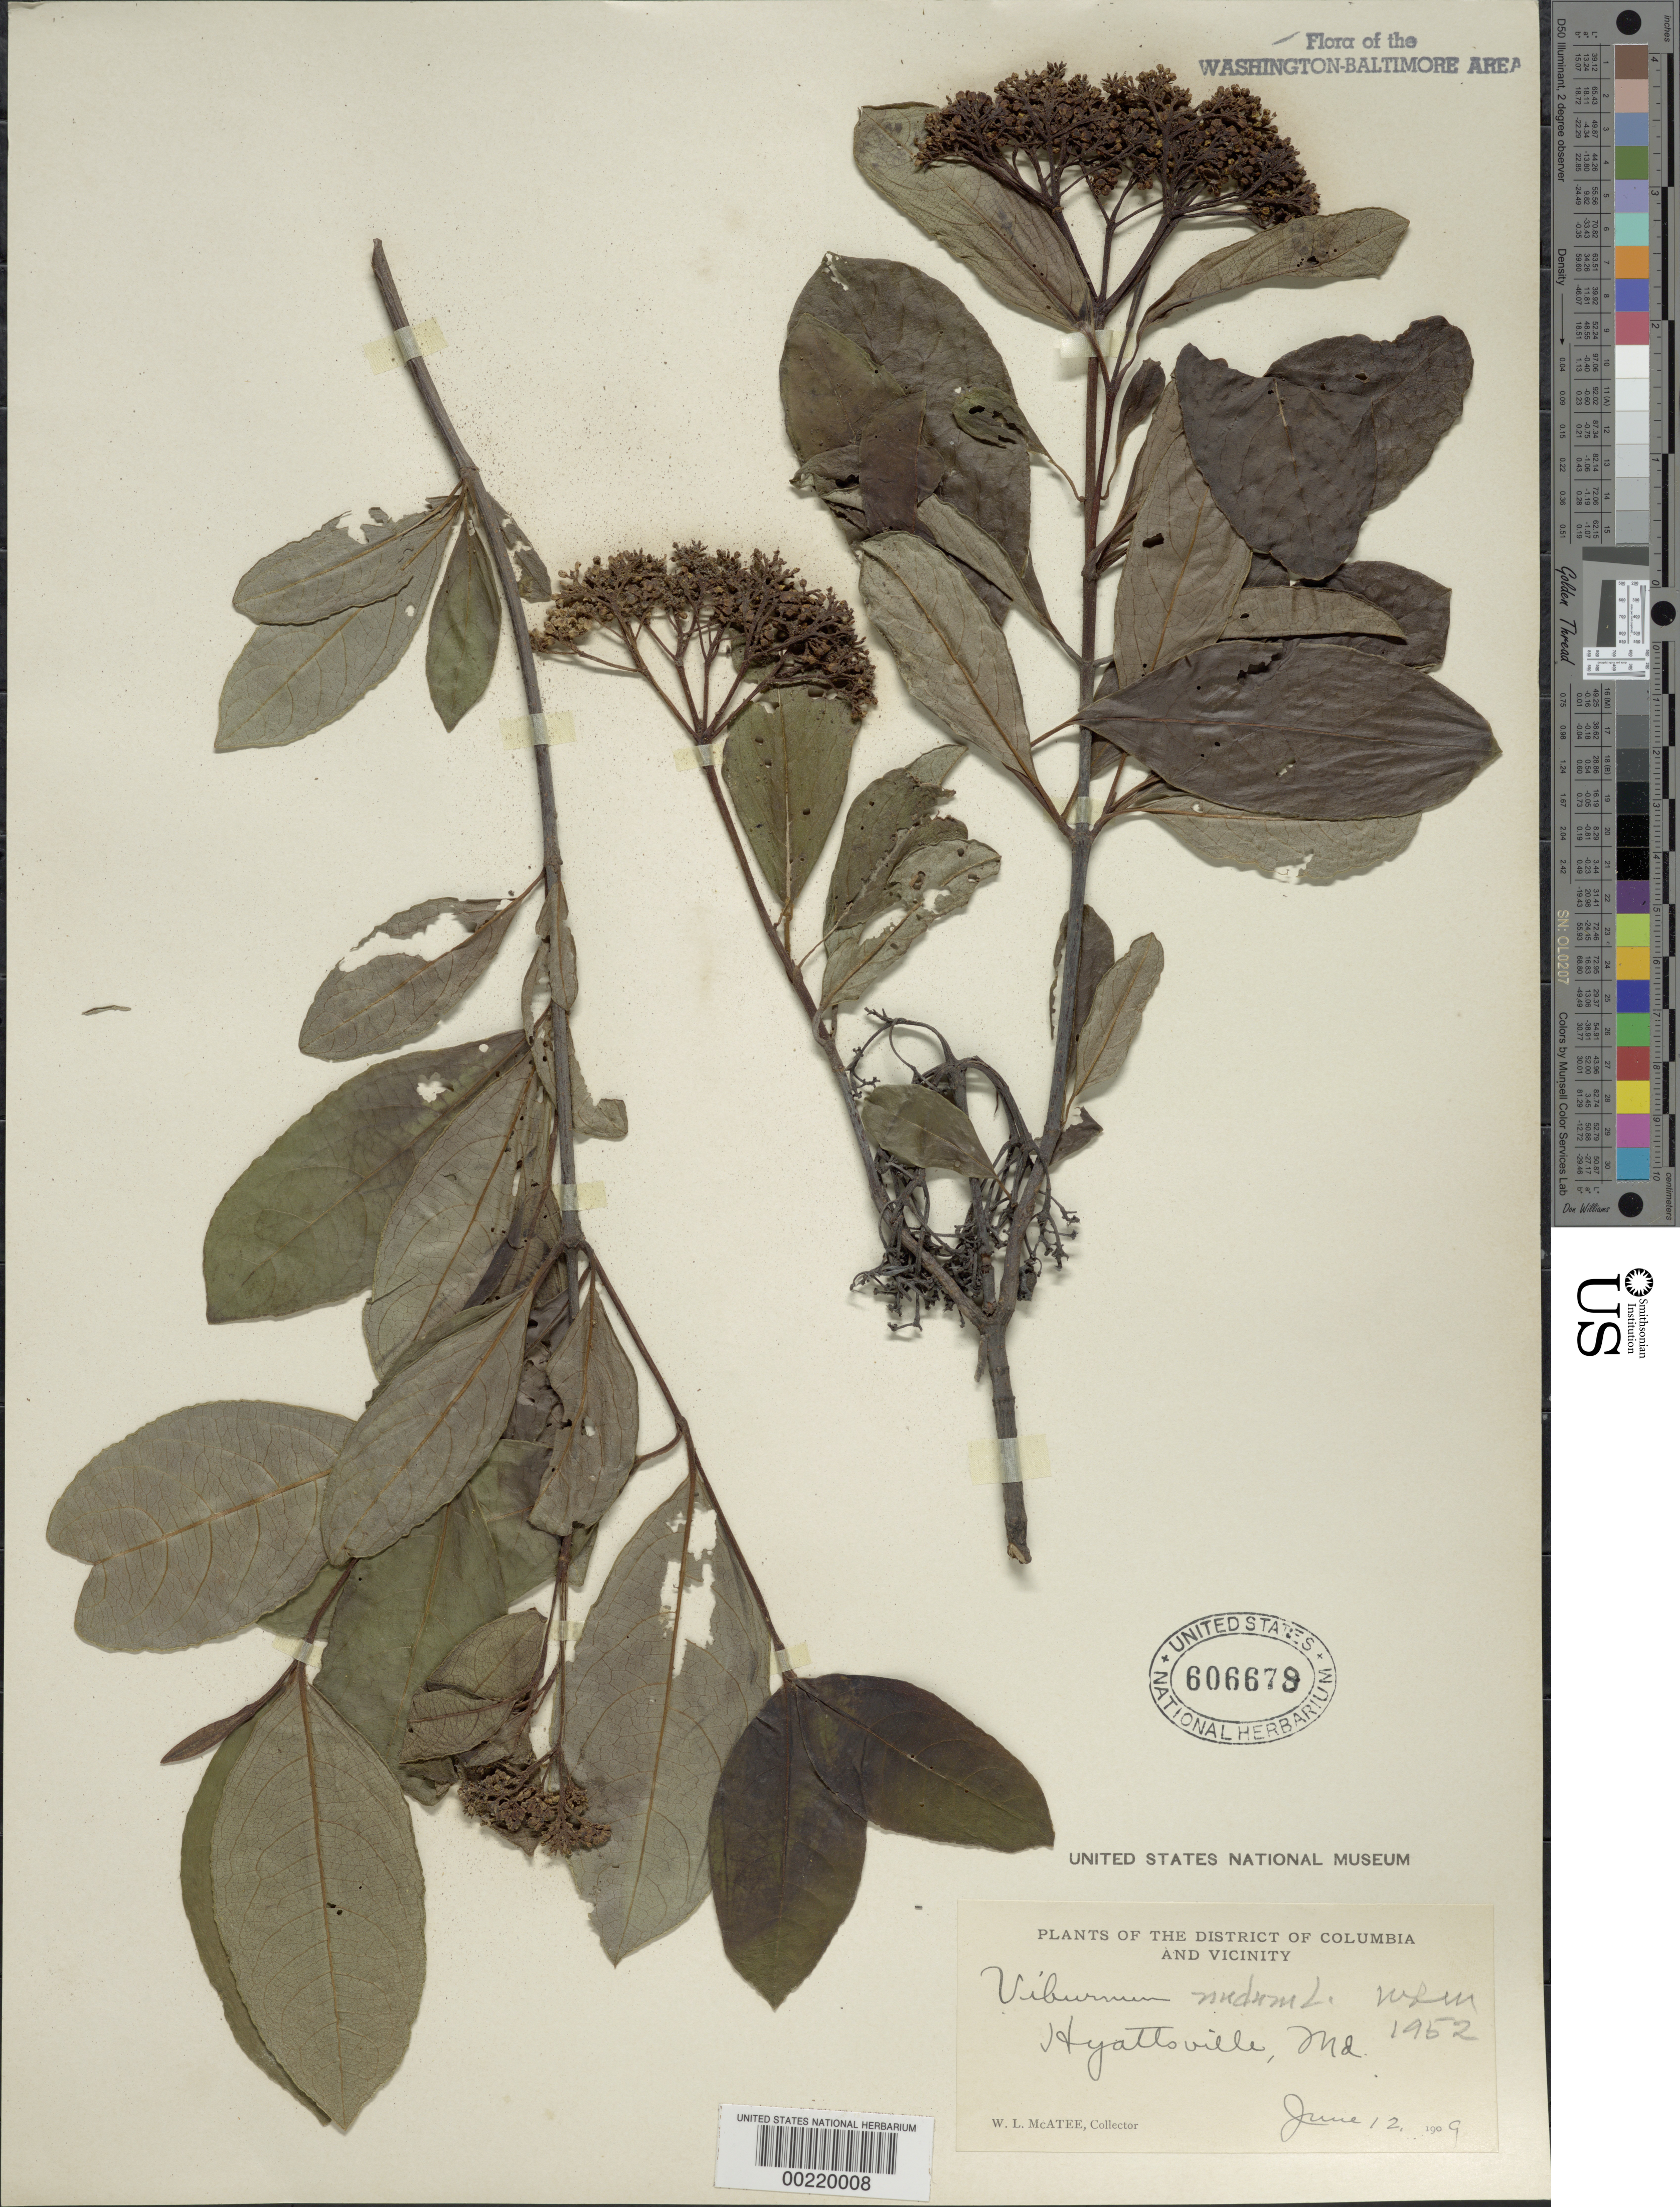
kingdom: Plantae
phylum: Tracheophyta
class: Magnoliopsida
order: Dipsacales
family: Viburnaceae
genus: Viburnum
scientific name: Viburnum nudum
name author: L.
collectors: W. McAtee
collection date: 1909-06-12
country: United States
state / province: Maryland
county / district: Prince George's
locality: Hyattsville.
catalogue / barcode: US 606679